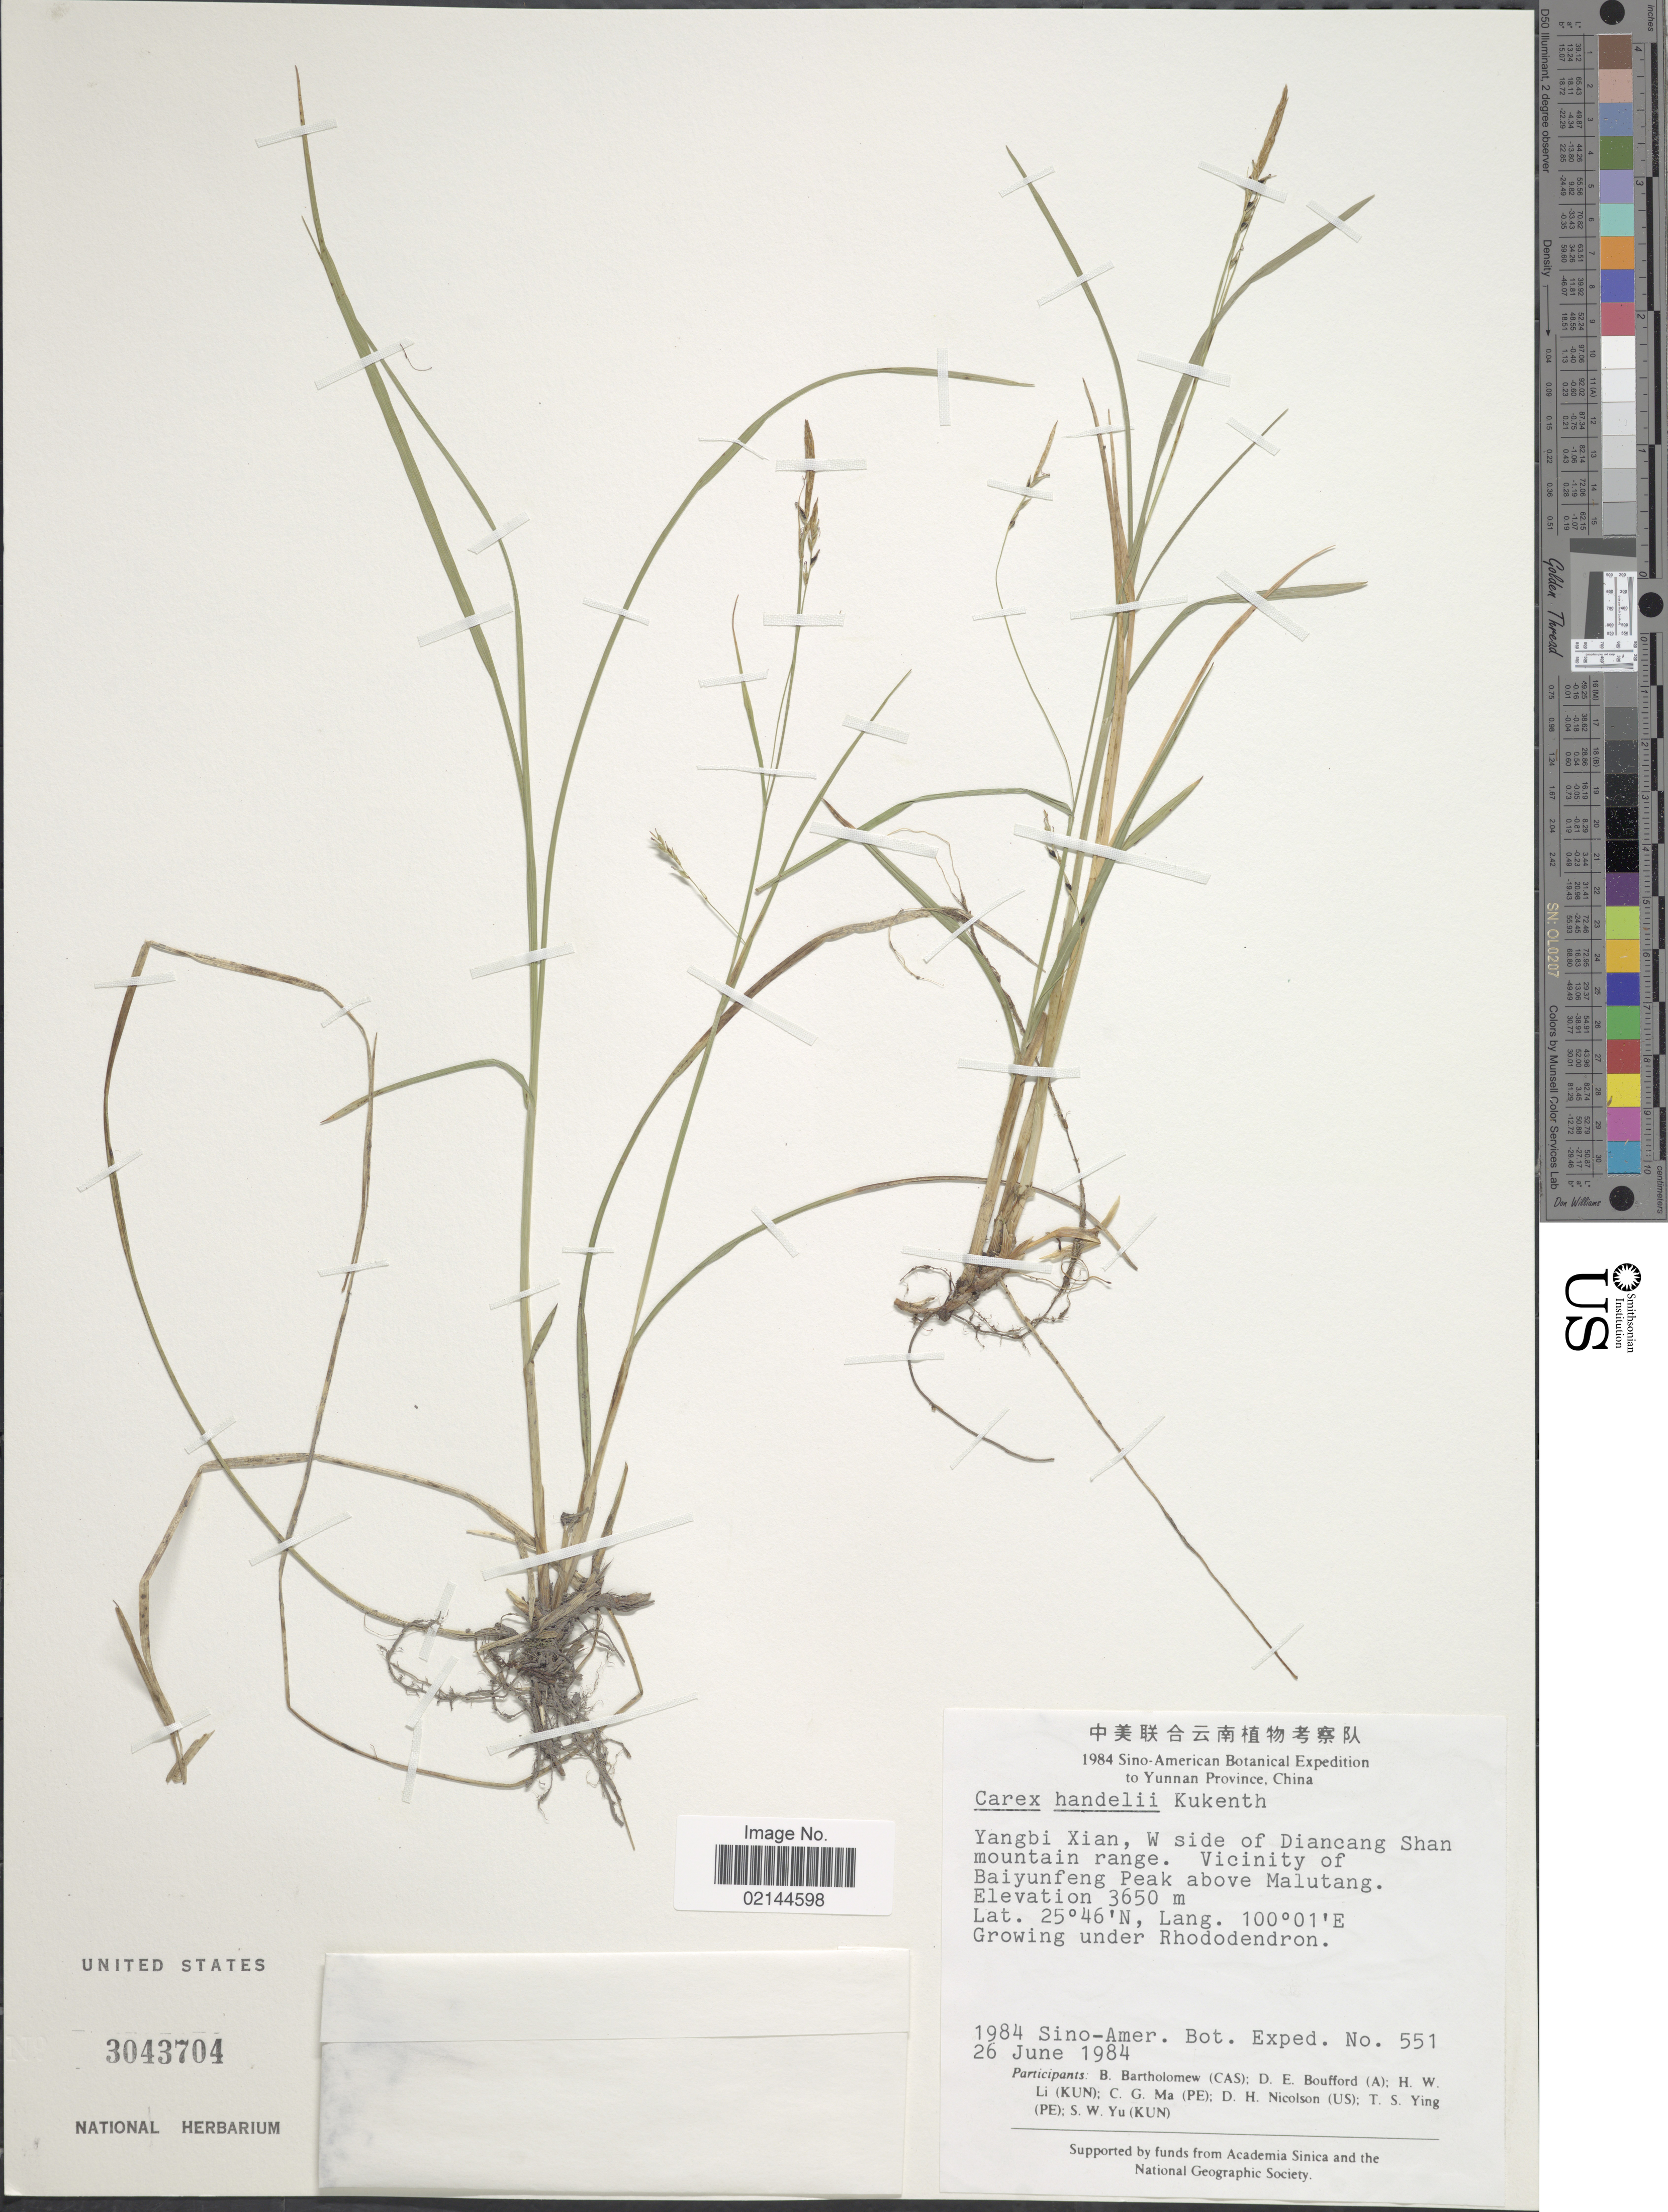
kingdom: Plantae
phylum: Tracheophyta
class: Liliopsida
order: Poales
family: Cyperaceae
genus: Carex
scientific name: Carex handelii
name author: Kük.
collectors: Sino-Amer. Bot. Exped. 1984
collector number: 551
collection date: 1984-06-26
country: China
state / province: Yunnan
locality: Yangbi Xian, W side of Diancang Shan mountain range. Vicinity of Baiyunfeng Peak above Malutang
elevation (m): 3650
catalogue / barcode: US 3043704